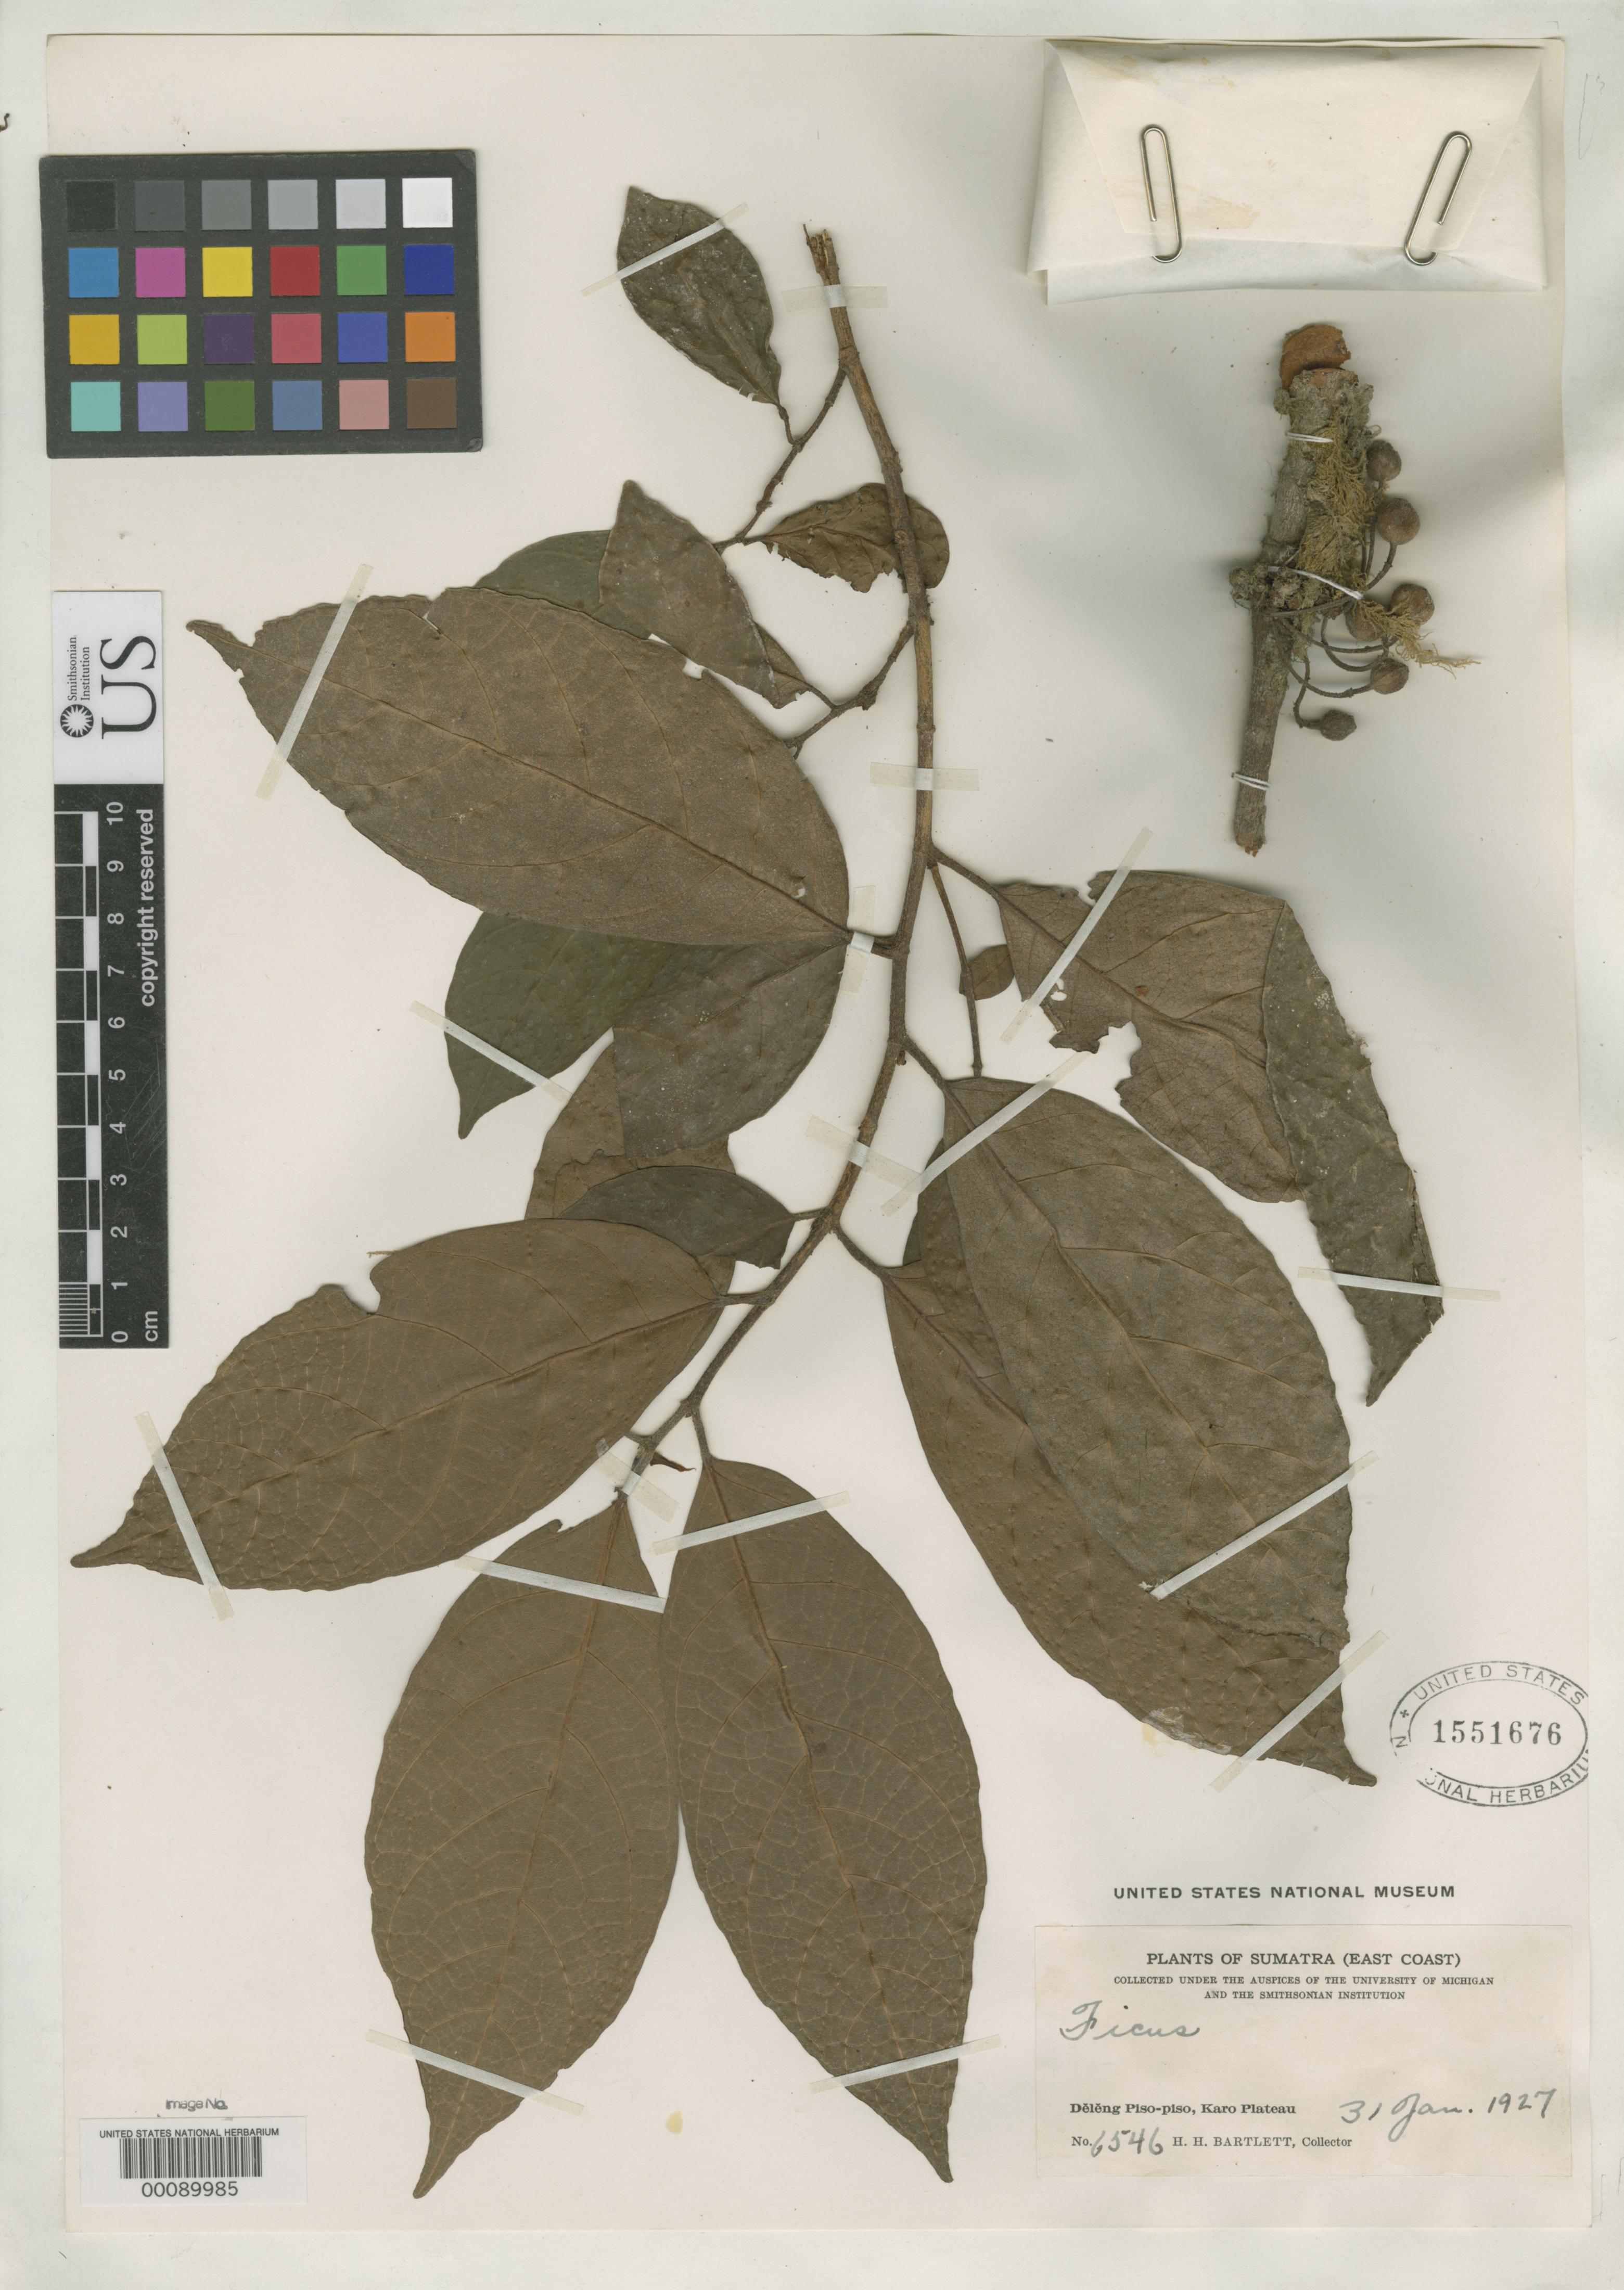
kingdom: Plantae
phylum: Tracheophyta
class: Magnoliopsida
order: Rosales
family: Moraceae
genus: Ficus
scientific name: Ficus bartlettii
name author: Merr.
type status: Isotype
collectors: H. H. Bartlett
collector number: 6546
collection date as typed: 31 Jan 1927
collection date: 1927-01-31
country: Indonesia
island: Sumatra Island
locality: Deleng Piso-piso, Karo Plateau.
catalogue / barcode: US 1551676